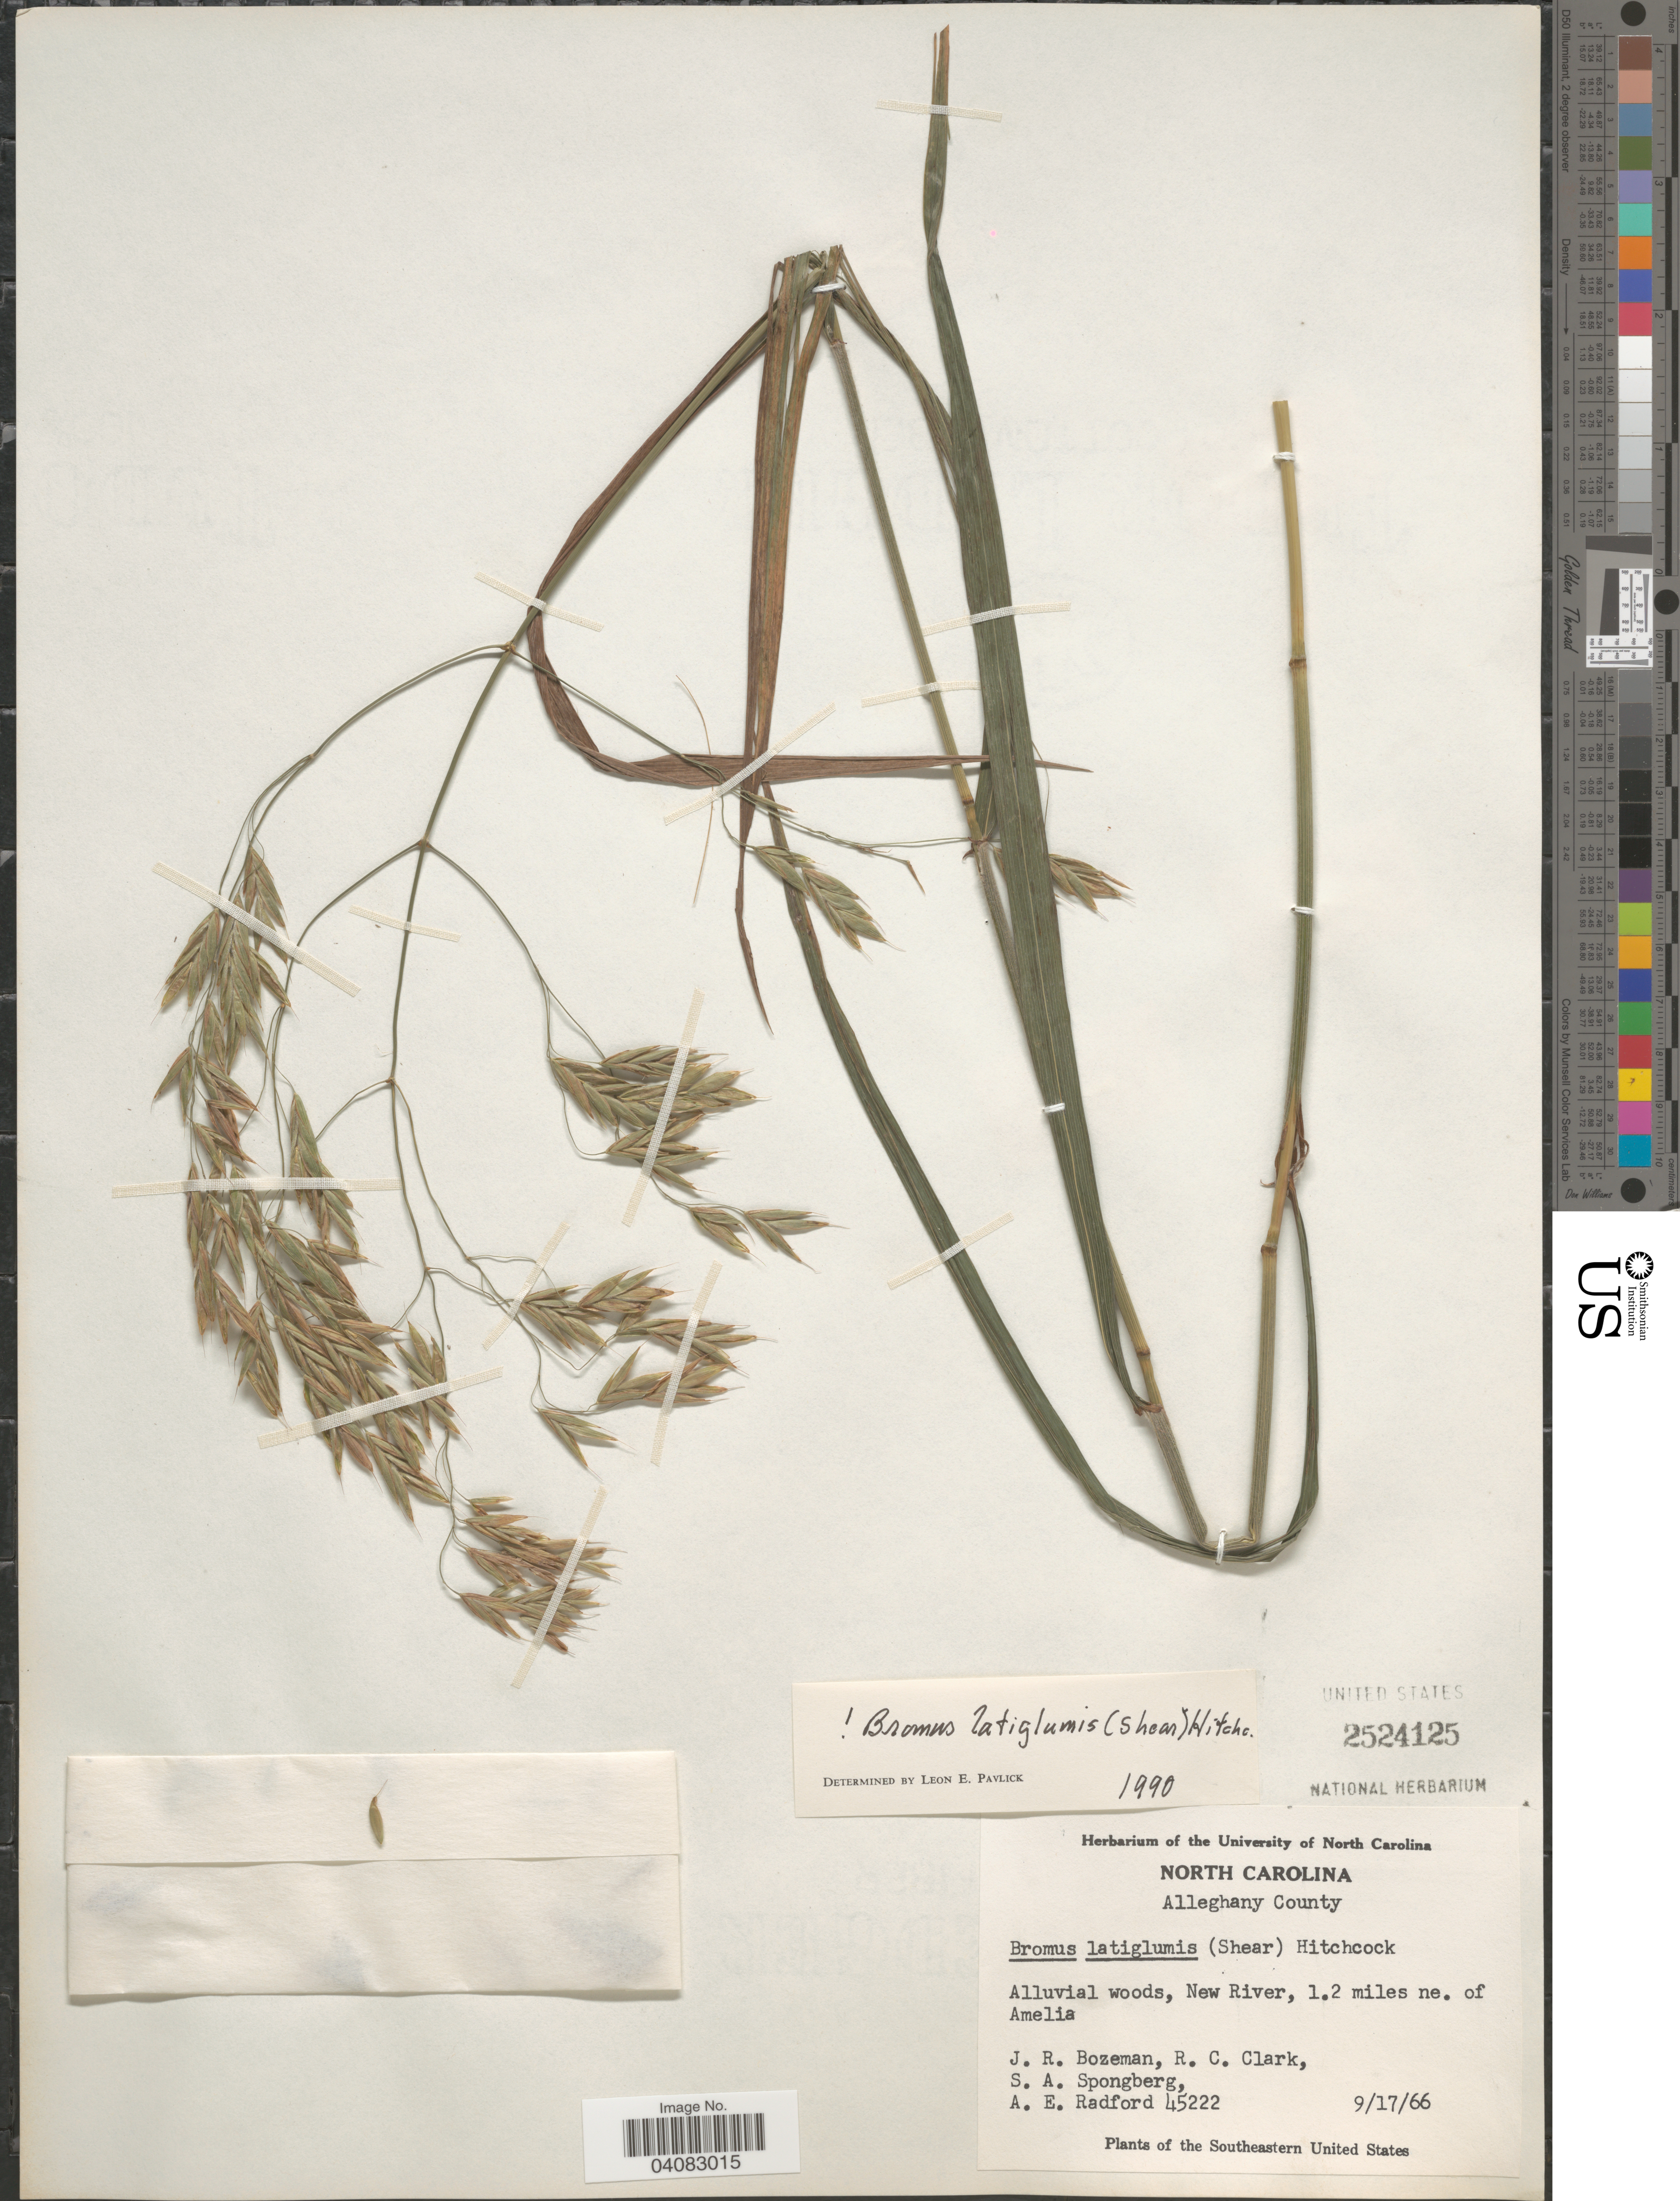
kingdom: Plantae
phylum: Tracheophyta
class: Liliopsida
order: Poales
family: Poaceae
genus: Bromus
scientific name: Bromus latiglumis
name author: (Scribn. ex Shear) Hitchc.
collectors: J. R. Bozeman, R. C. Clark, S. A.Spongberg & A. E. Radford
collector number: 45222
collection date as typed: Transcribed d/m/y: 17/9/66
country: United States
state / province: North Carolina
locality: Alleghany County. Alluvial woods, New River, 1.2 miles ne. of Amelia.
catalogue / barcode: US 2524125